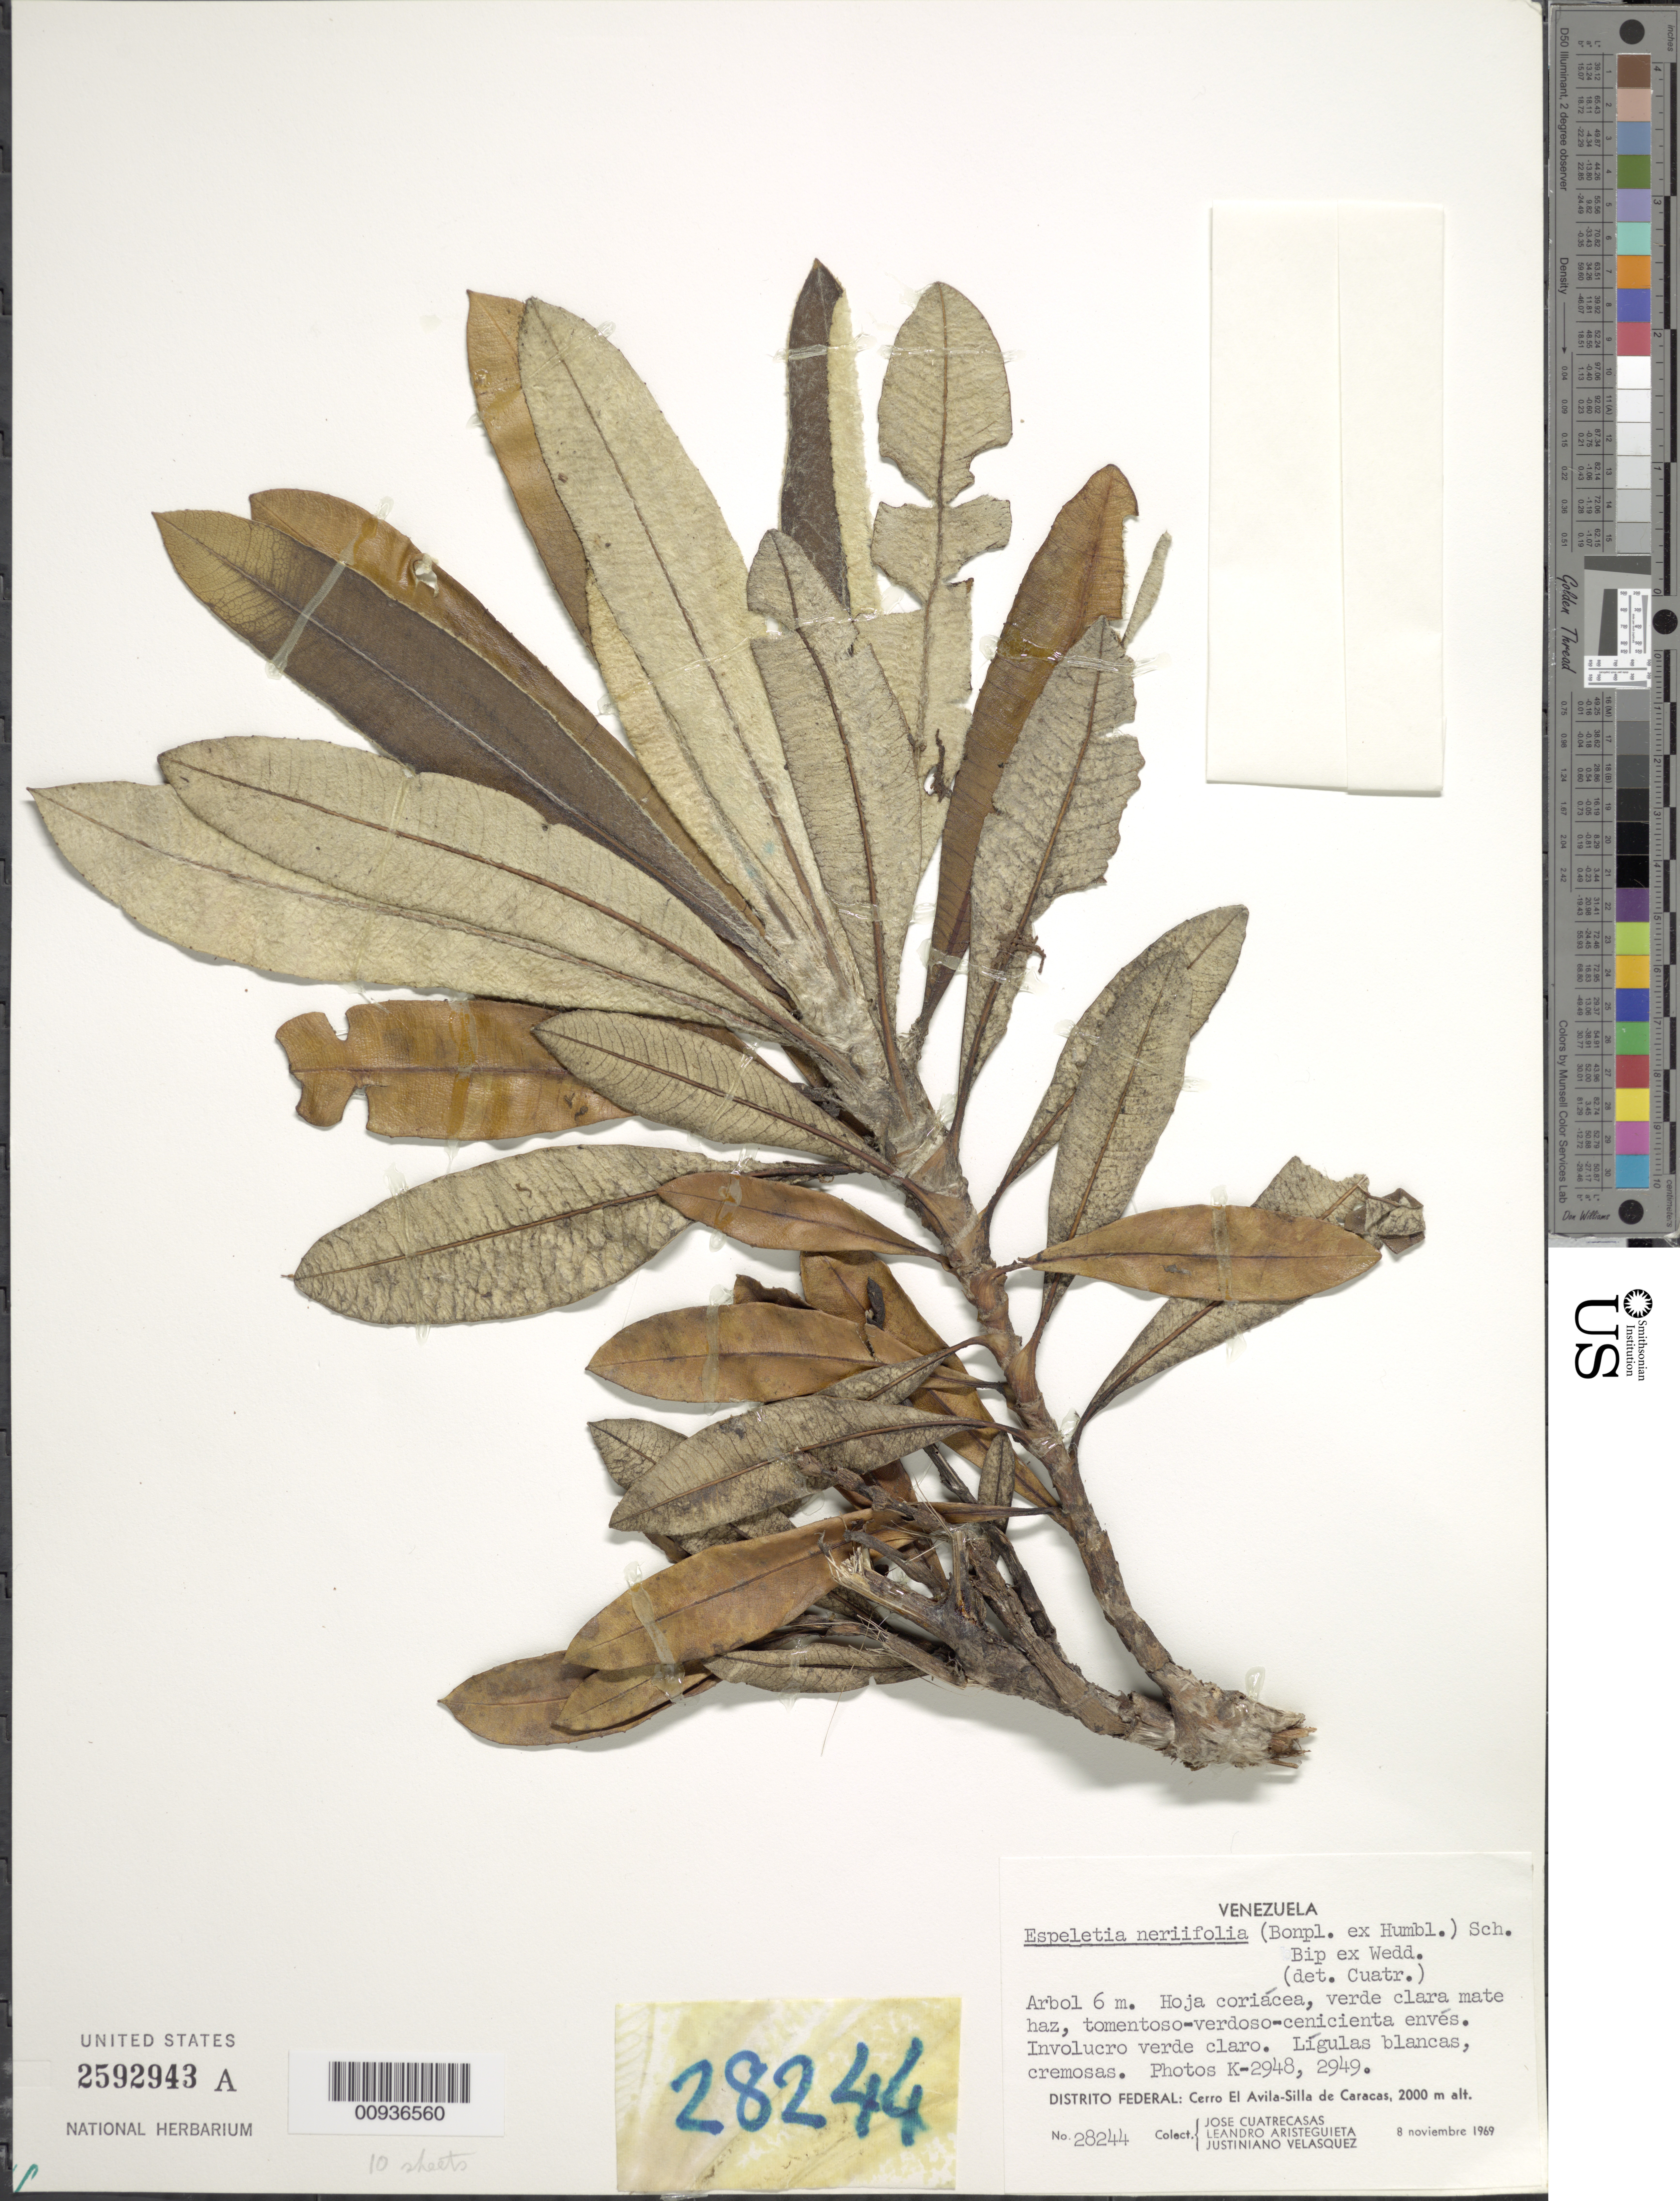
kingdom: Plantae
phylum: Tracheophyta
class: Magnoliopsida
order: Asterales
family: Asteraceae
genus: Libanothamnus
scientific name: Libanothamnus neriifolius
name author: (Sch. Bip. ex Wedd.) Ernst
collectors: J. Cuatrecasas, L. Aristeguieta & J. Velasquez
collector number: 28244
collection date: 1969-11-08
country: Venezuela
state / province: Miranda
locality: Distrito Federal, Cerro El Avila-Silla de Caracas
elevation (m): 2000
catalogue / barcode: US 2592943A